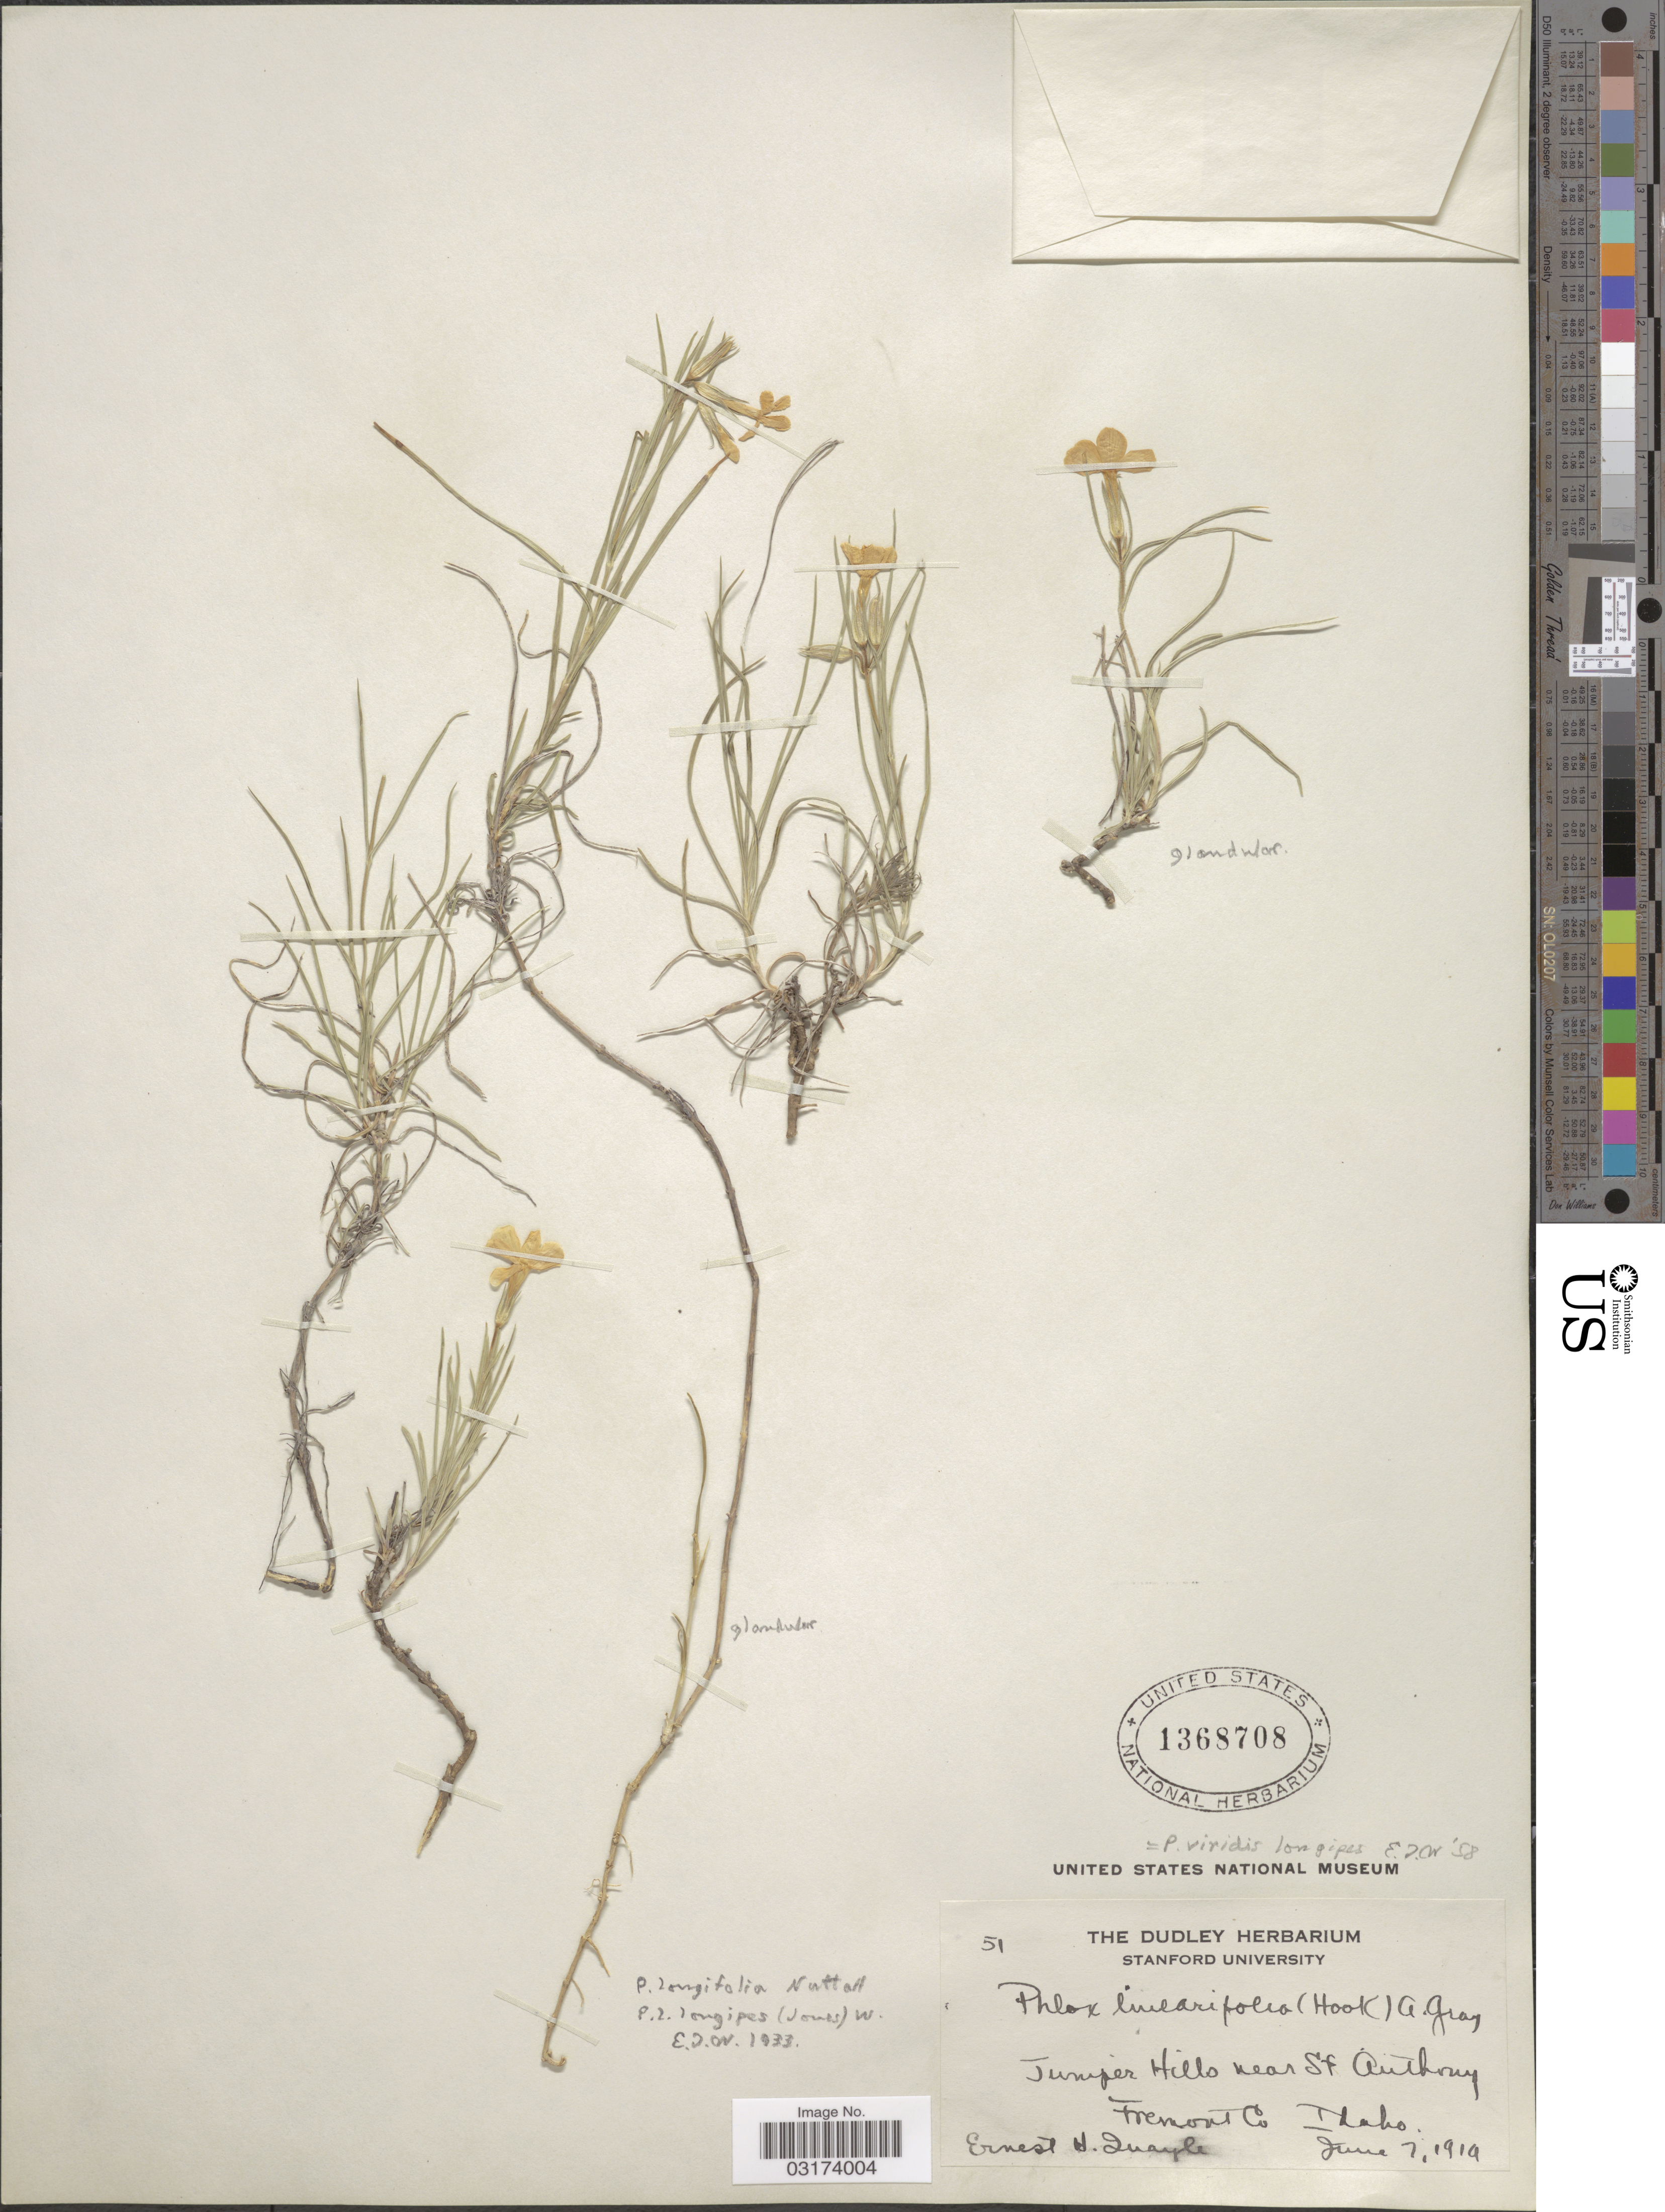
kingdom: Plantae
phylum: Tracheophyta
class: Magnoliopsida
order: Ericales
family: Polemoniaceae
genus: Phlox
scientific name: Phlox longifolia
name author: Nutt.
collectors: E. Quayle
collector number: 51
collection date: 1919-06-07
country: United States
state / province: Idaho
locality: Juniper Hills near St Anthony, Fremont Co.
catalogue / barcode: US 1368708